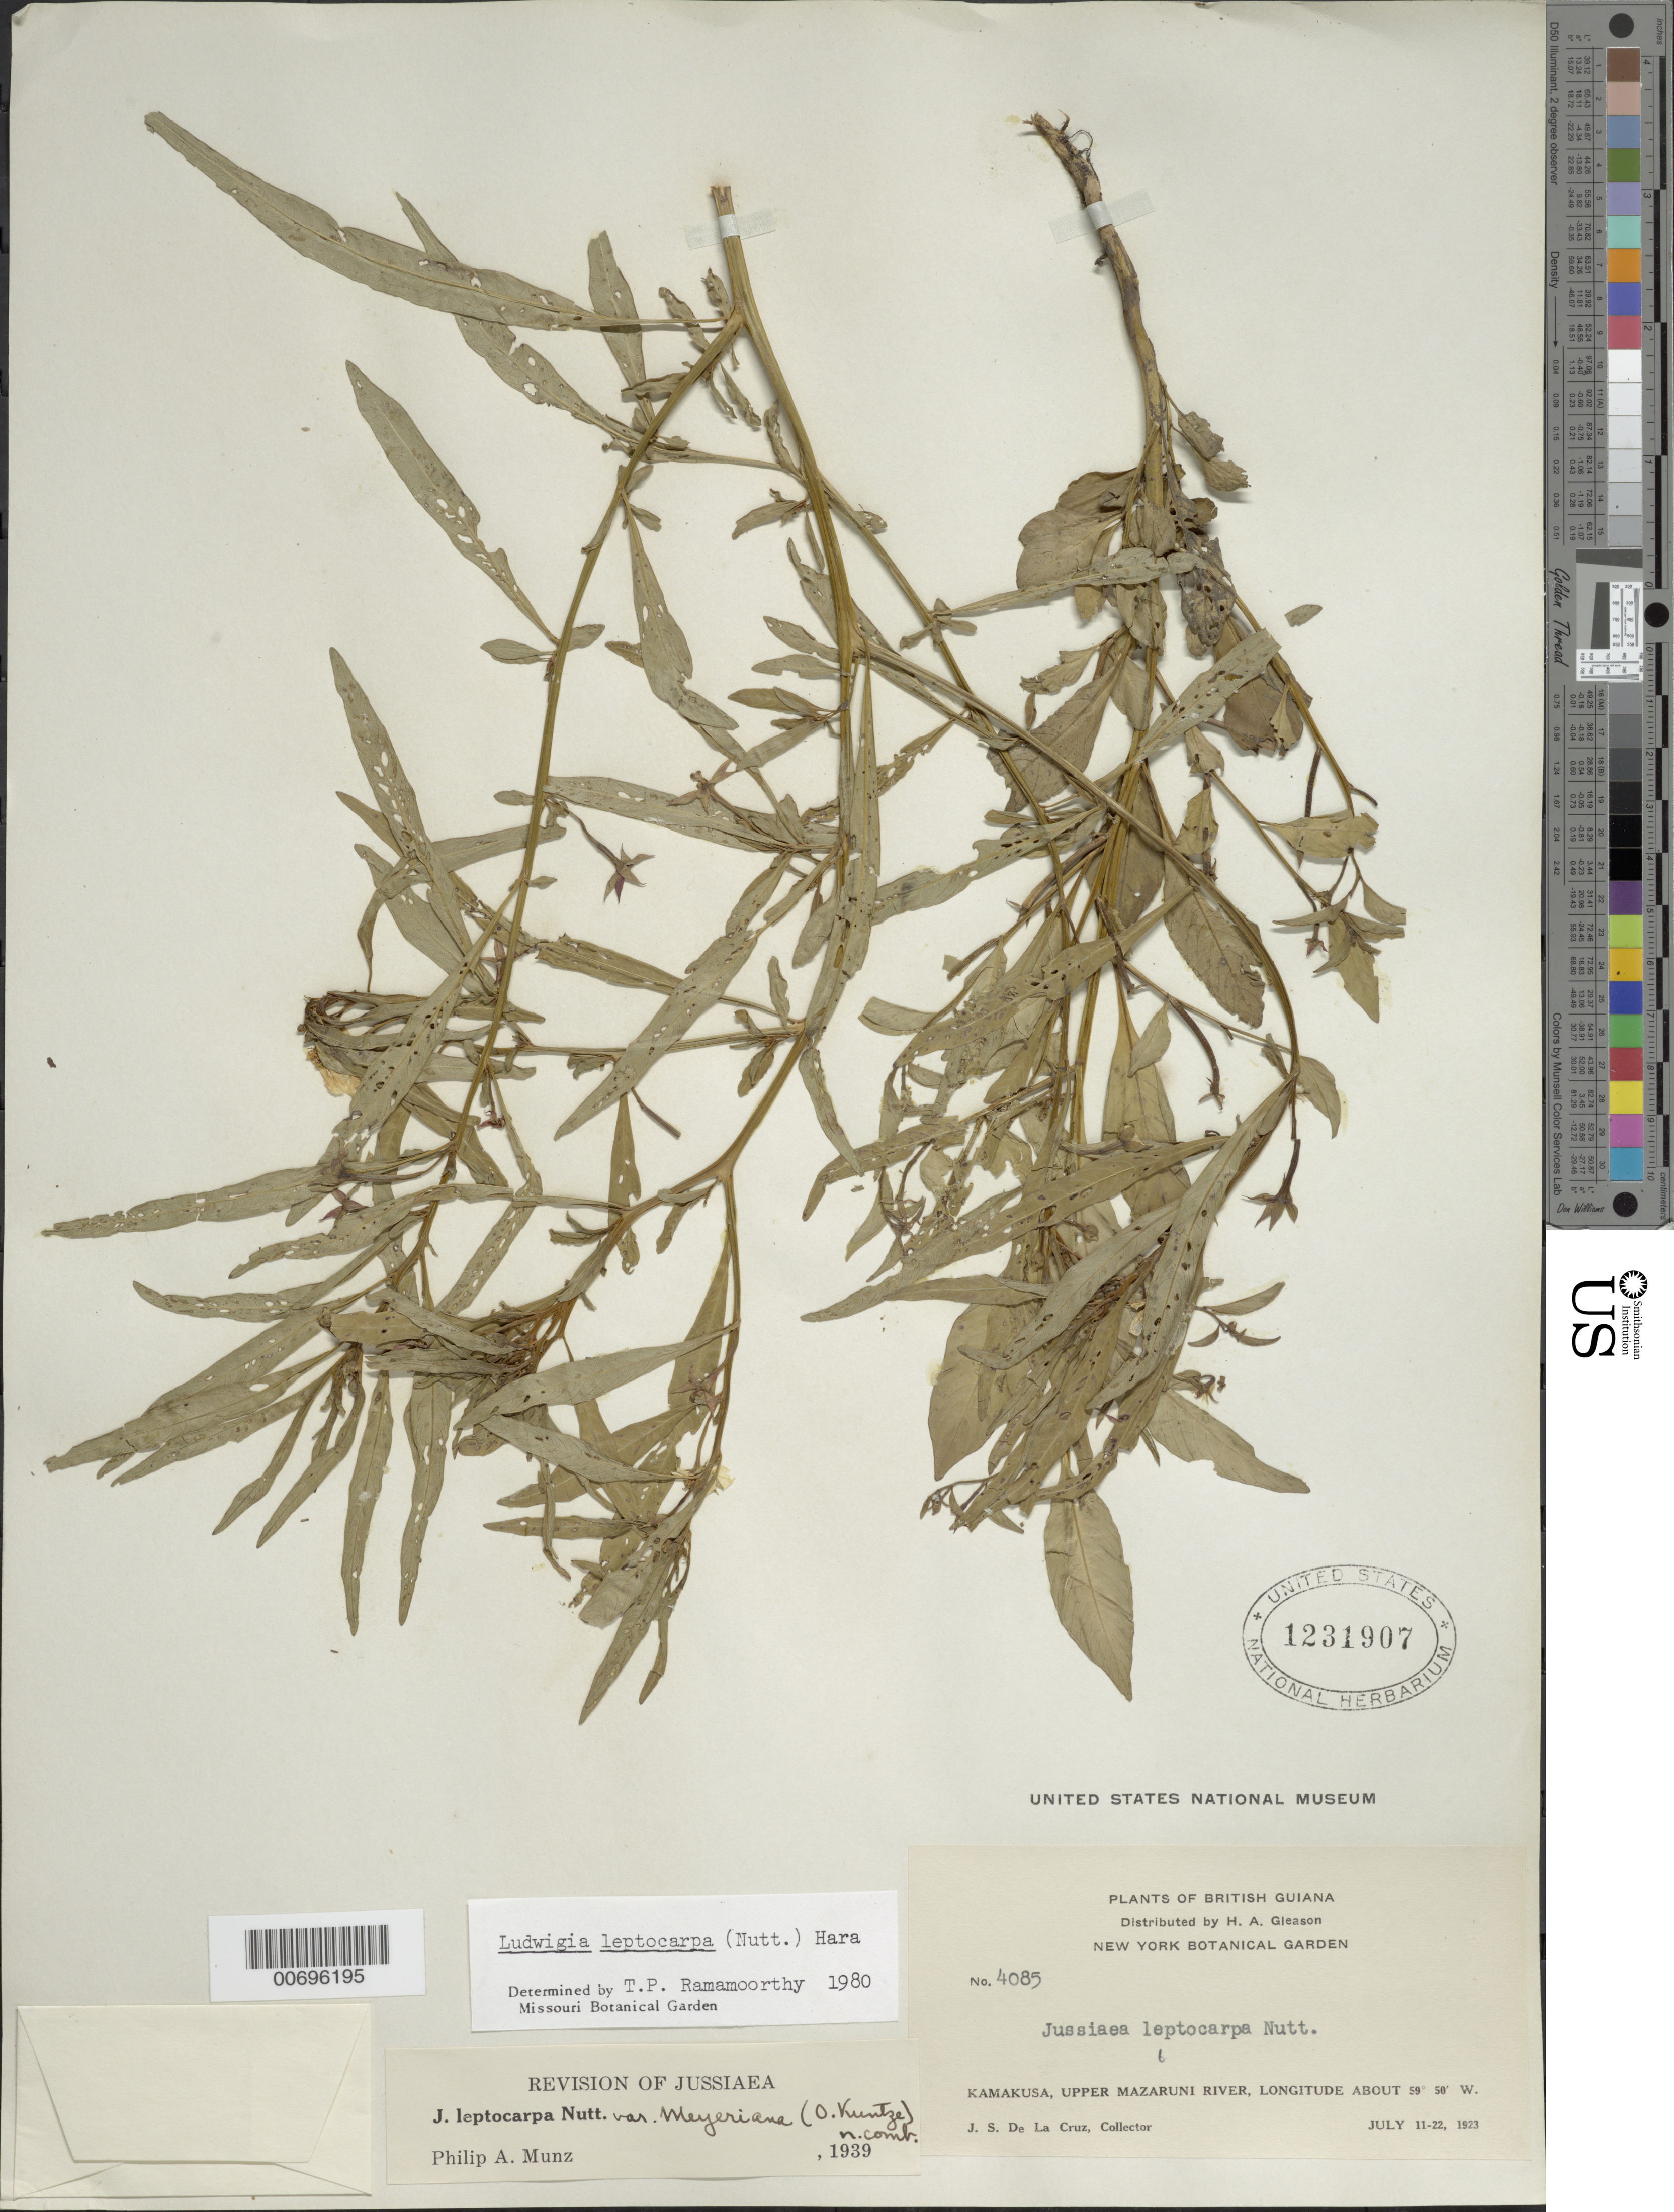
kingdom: Plantae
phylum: Tracheophyta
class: Magnoliopsida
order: Myrtales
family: Onagraceae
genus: Ludwigia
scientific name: Ludwigia leptocarpa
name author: (Nutt.) H. Hara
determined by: Ramamoorthy, T. P.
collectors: J. S. de la Cruz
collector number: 4085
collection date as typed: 11-Jul-23 to 22-Jul-23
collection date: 1923-07-11/1923-07-22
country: Guyana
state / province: Cuyuni-Mazaruni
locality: Kamakusa, Upper Mazaruni R.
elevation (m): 100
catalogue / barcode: US 1231907